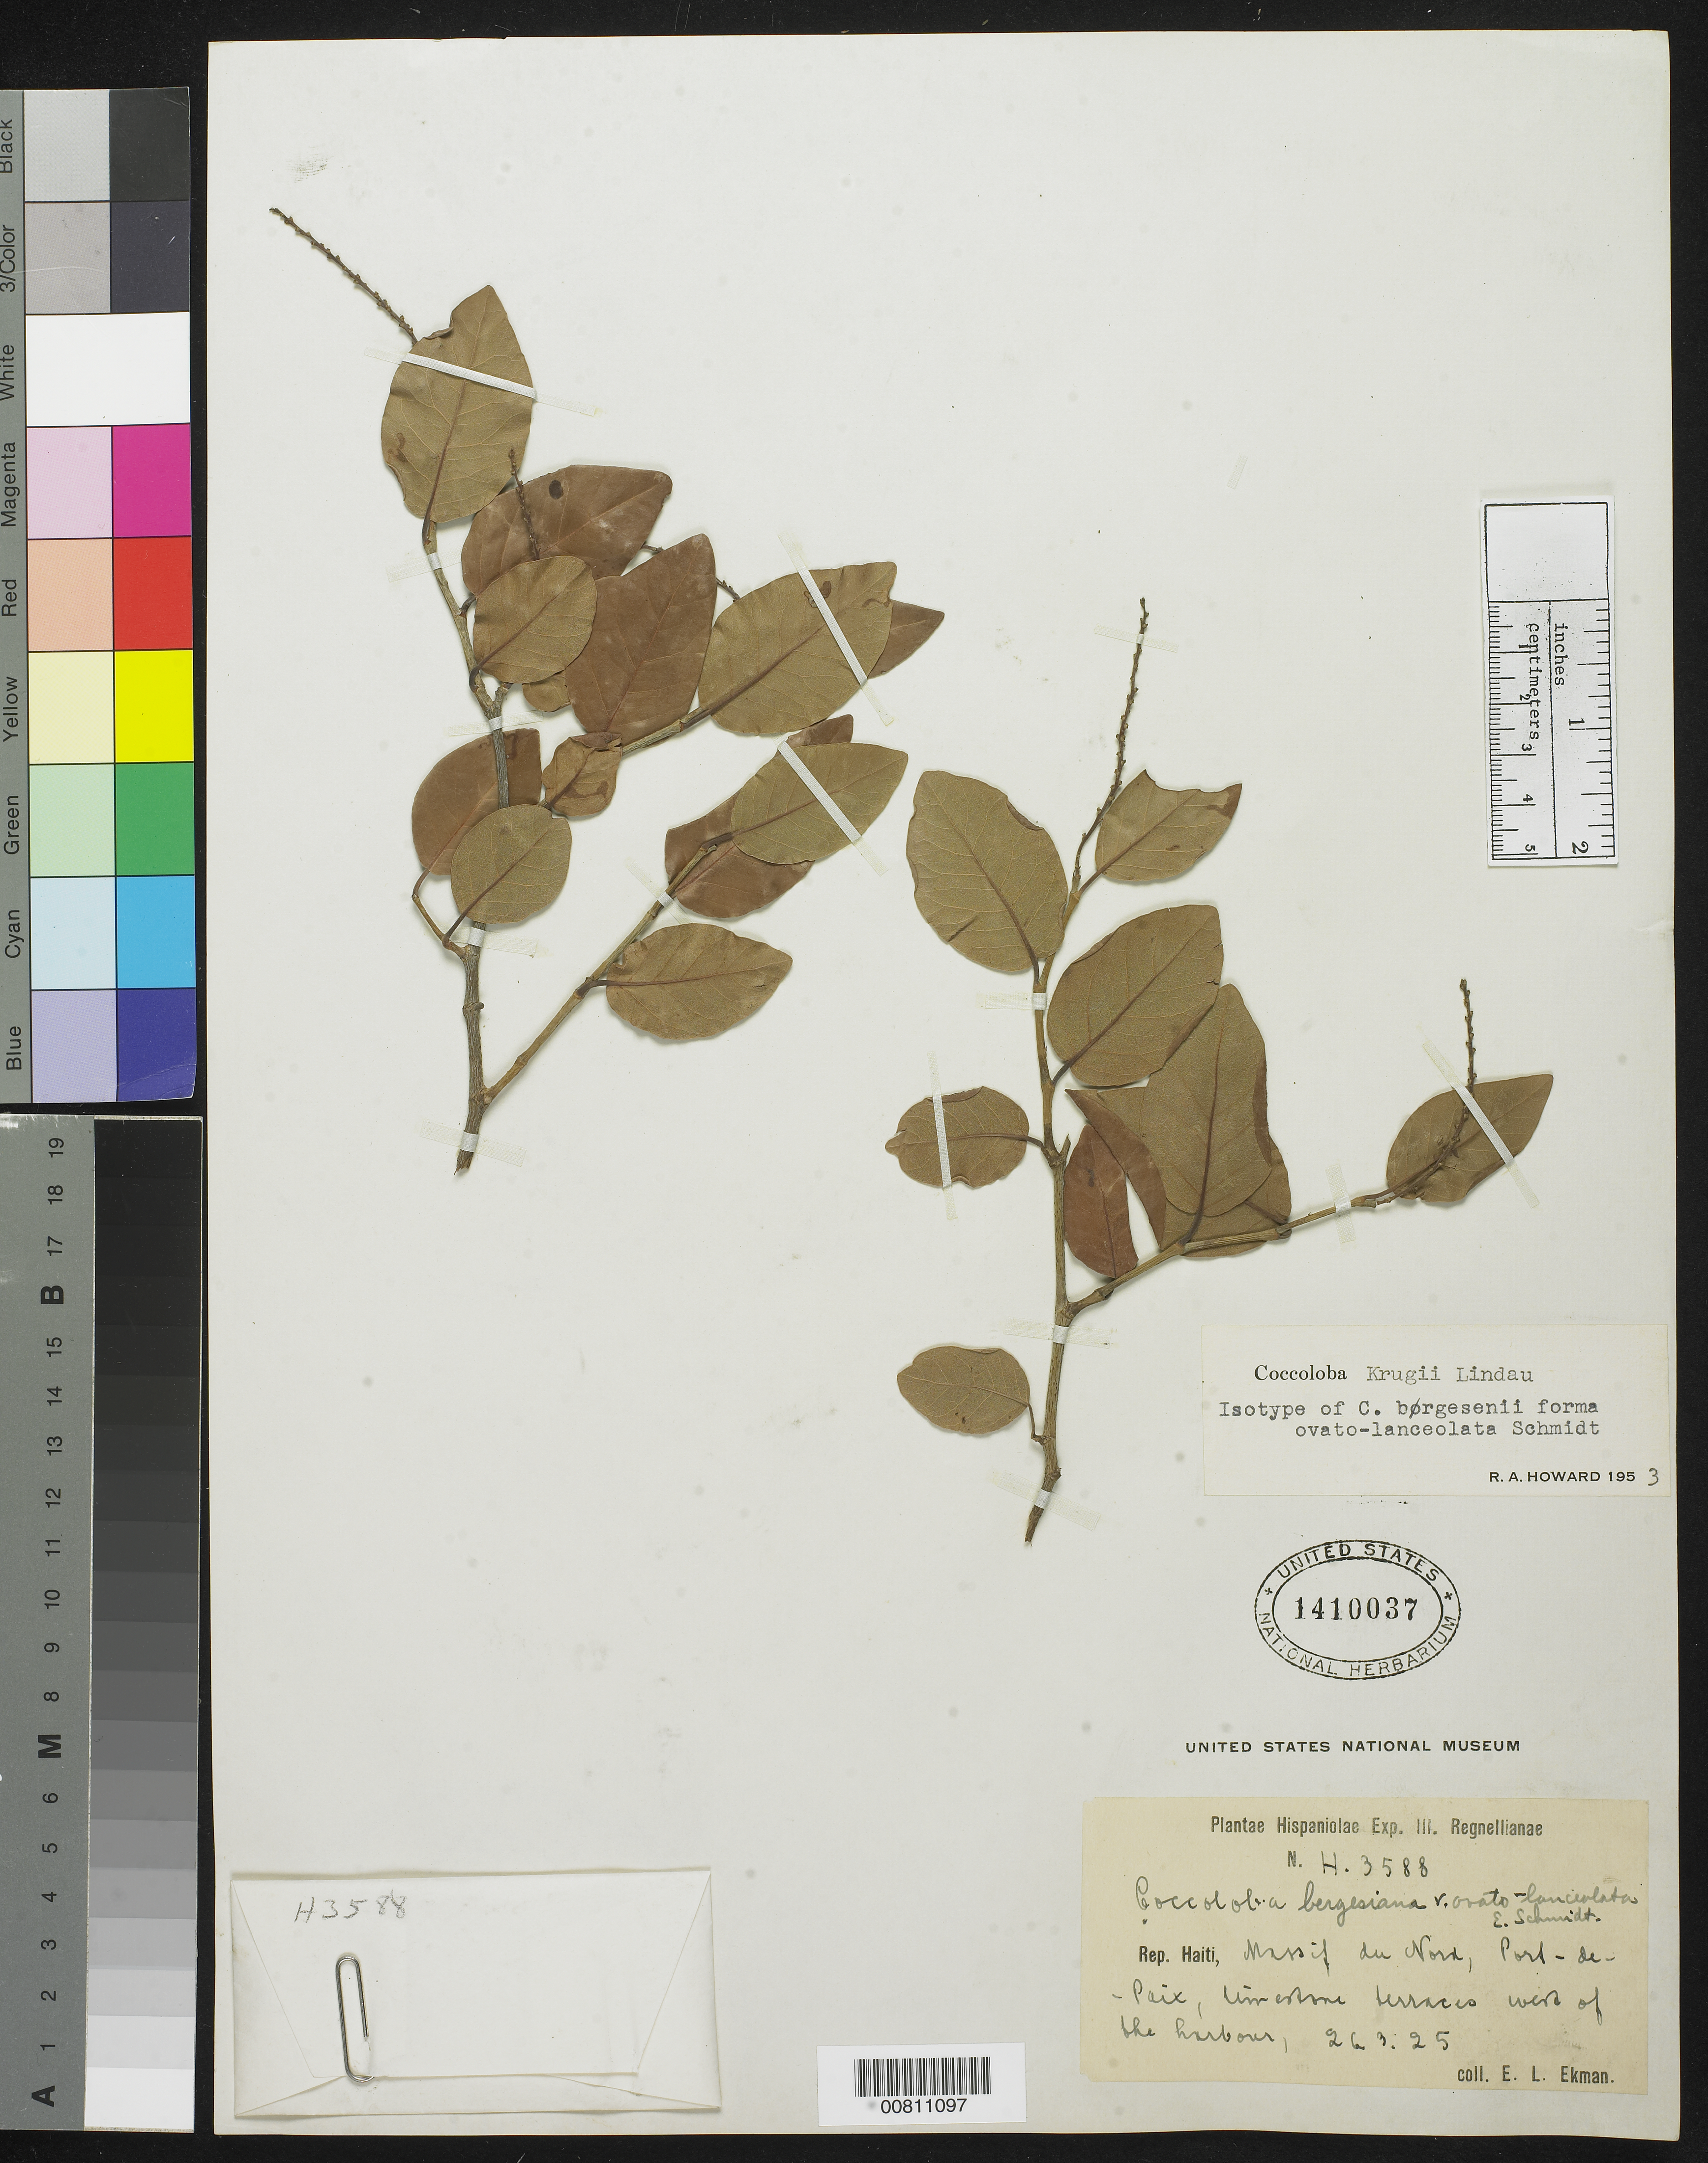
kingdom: Plantae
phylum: Tracheophyta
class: Magnoliopsida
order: Caryophyllales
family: Polygonaceae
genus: Coccoloba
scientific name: Coccoloba boergesenii f. ovato-lanceolata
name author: O.C. Schmidt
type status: Isotype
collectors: E. L. Ekman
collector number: H 3588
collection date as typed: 26 Mar 1925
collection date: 1925-03-26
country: Haiti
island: Hispaniola Island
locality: Massif du Nord, Port-de-Paix, limestone terraces west of the harbour.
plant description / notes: Published as "Børgesenii".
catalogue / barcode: US 1410037